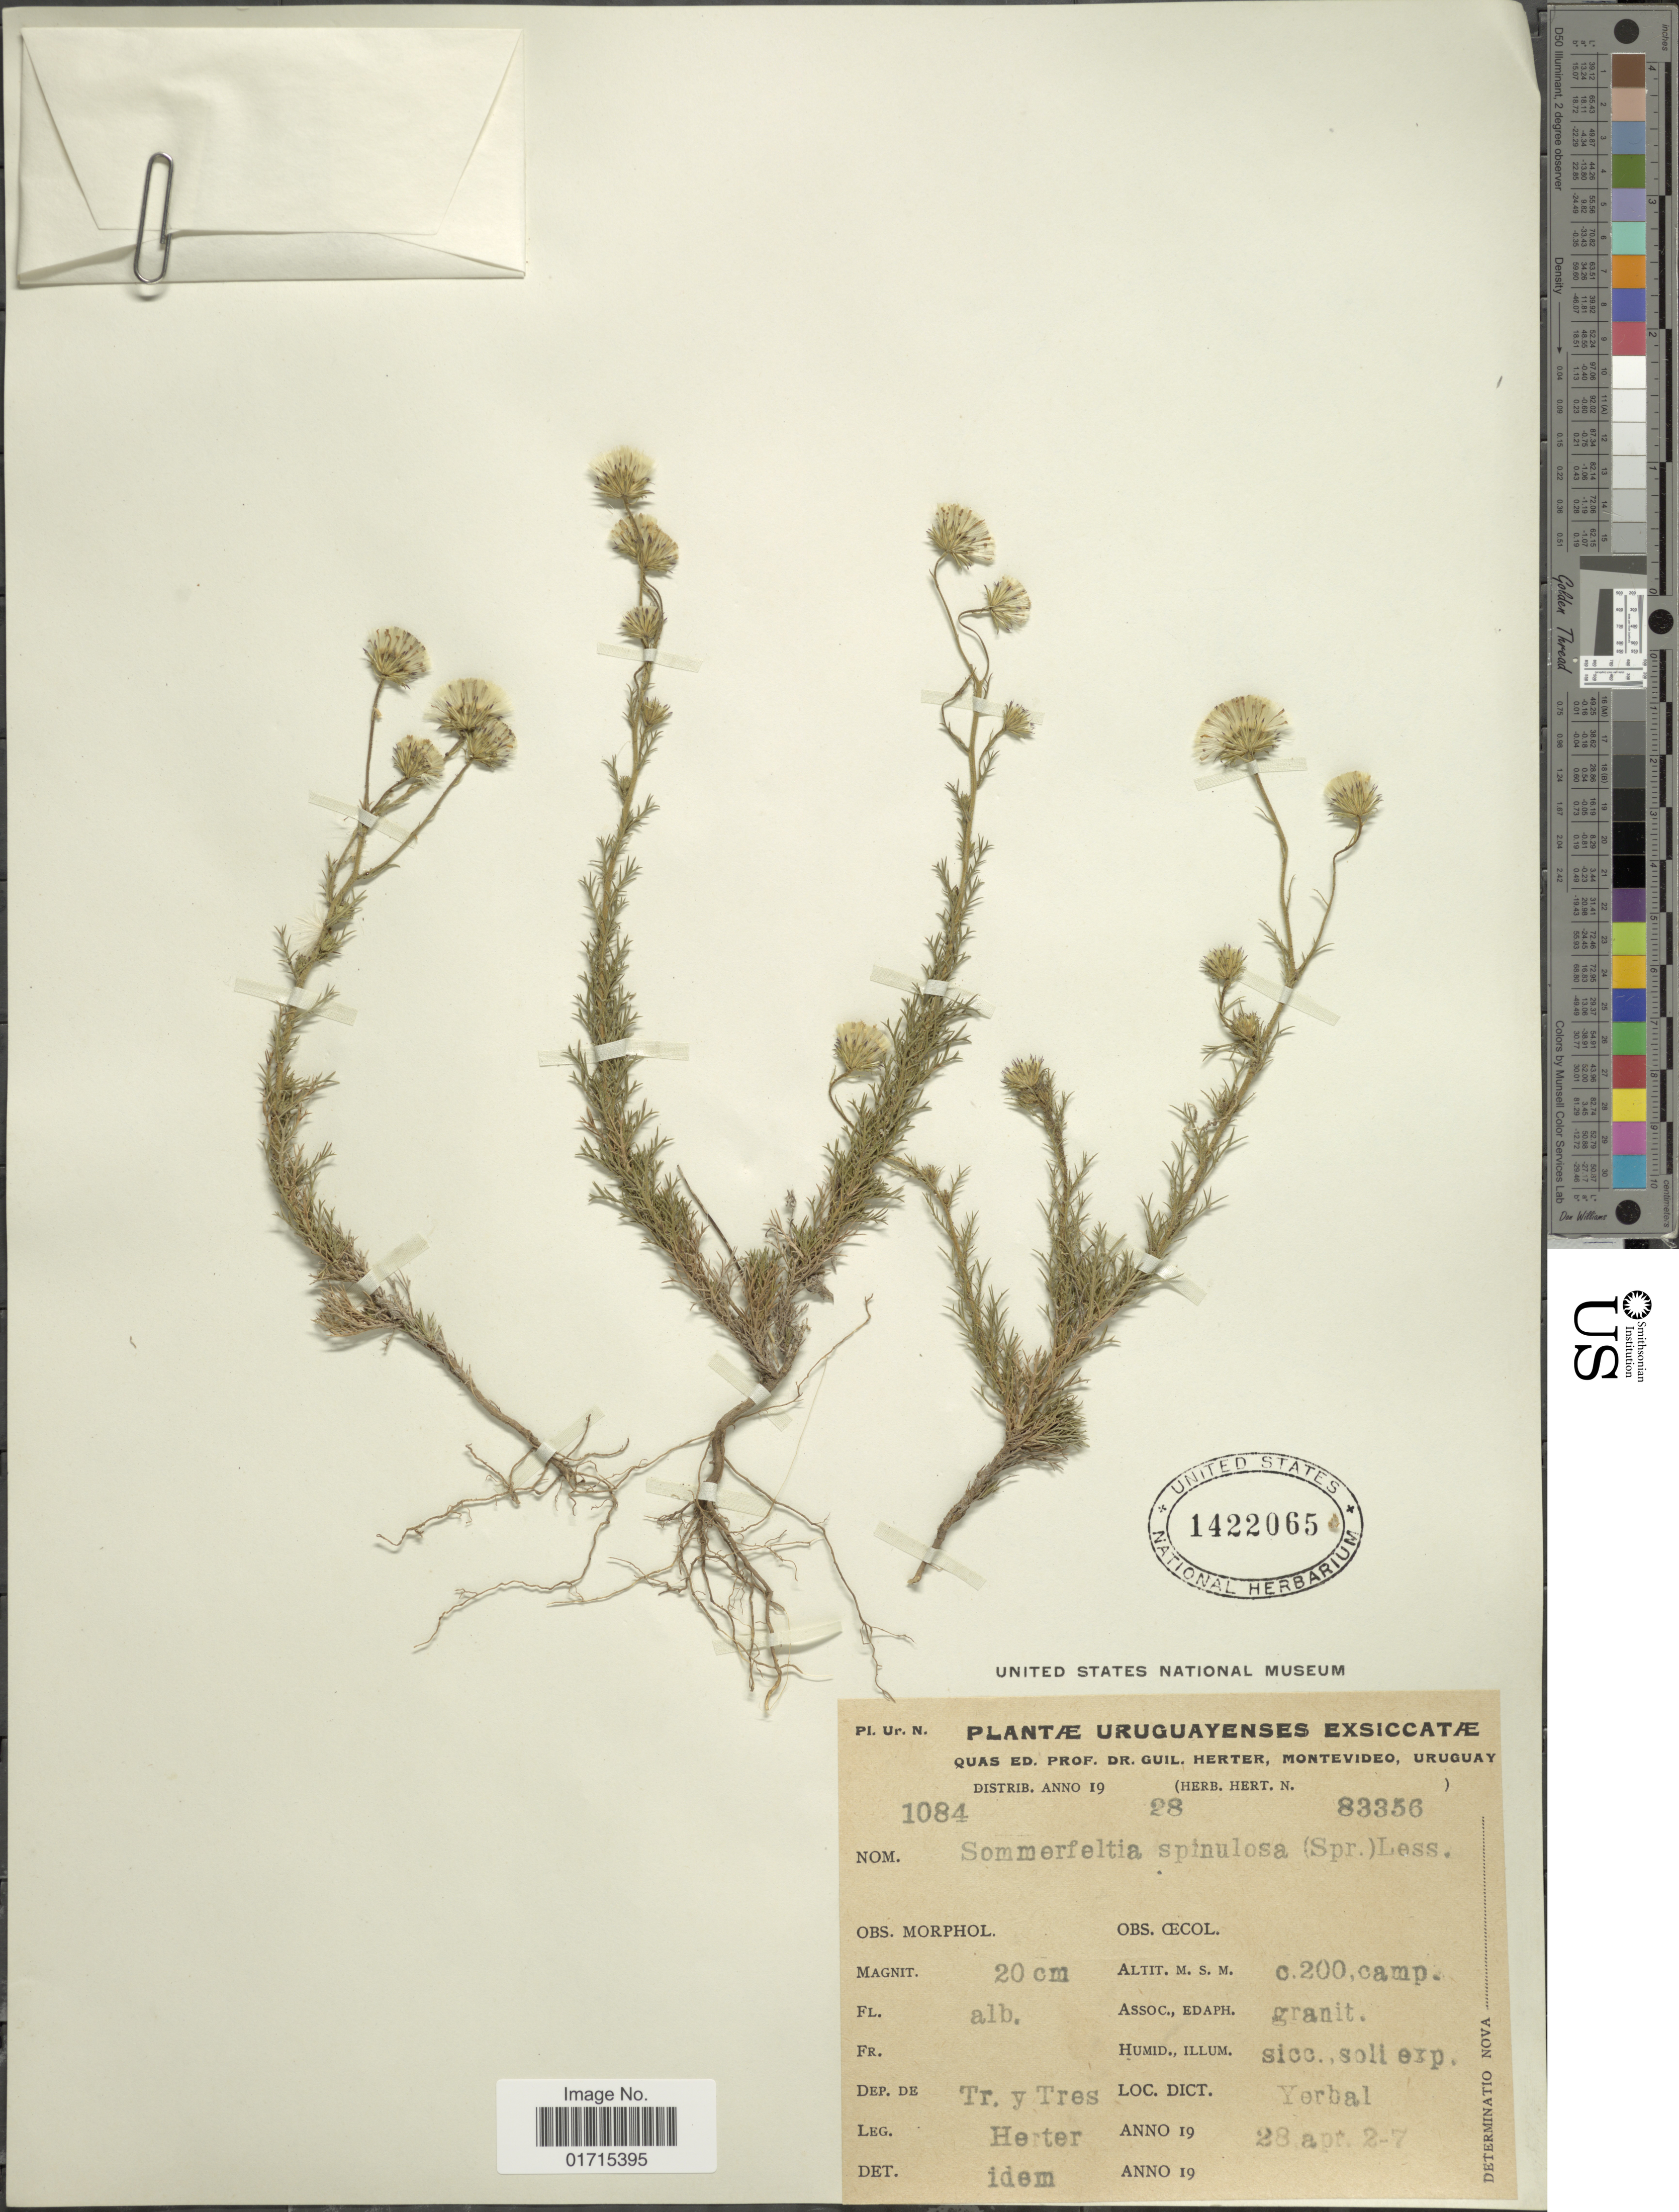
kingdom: Plantae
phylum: Tracheophyta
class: Magnoliopsida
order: Asterales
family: Asteraceae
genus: Sommerfeltia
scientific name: Sommerfeltia spinulosa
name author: (Spreng.) Less.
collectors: W. G. Herter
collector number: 83356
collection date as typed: Transcribed d/m/y: 27/4/27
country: Uruguay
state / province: Treinta y Tres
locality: Dep. de Tr. y Tres. Dict. Yerbal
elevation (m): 200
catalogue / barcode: US 1422065